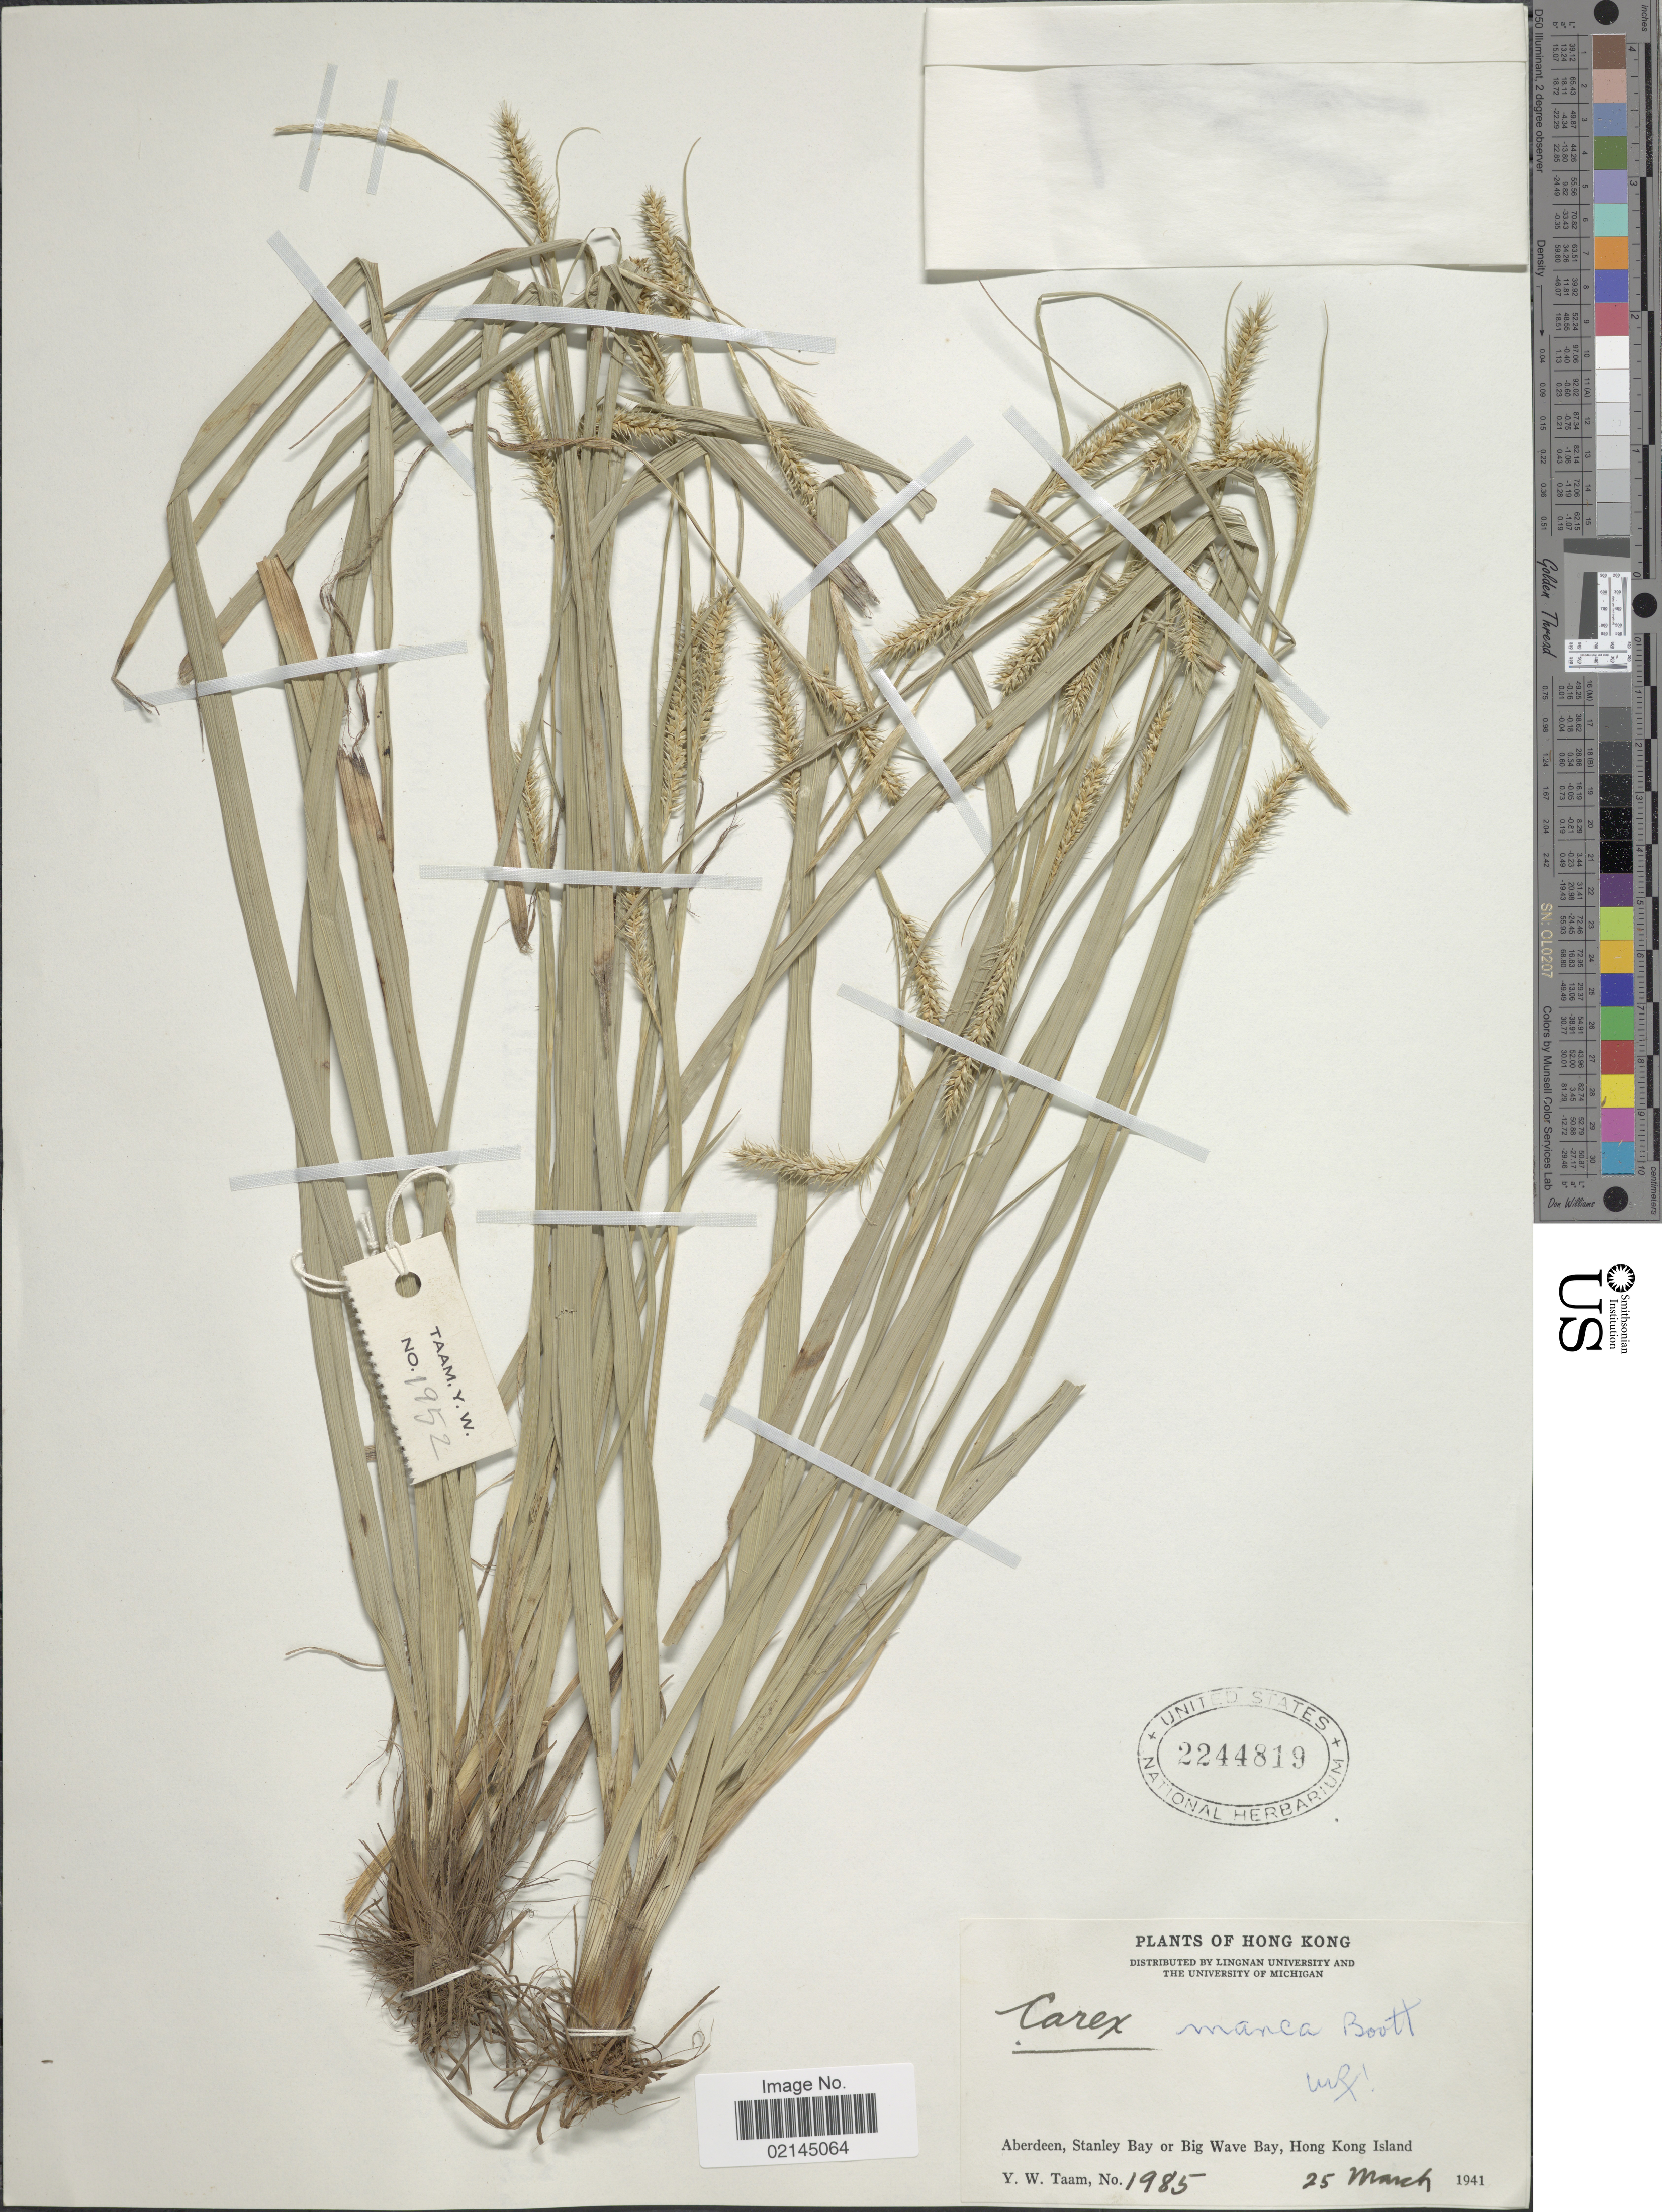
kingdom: Plantae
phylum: Tracheophyta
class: Liliopsida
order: Poales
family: Cyperaceae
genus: Carex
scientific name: Carex manca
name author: Boott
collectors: Y. W. Taam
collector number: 1985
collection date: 1941-03-25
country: China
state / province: Hong Kong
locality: Aberdeen, Stanley Bay or Big Wave Bay, Hong Kong Island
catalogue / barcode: US 2244819